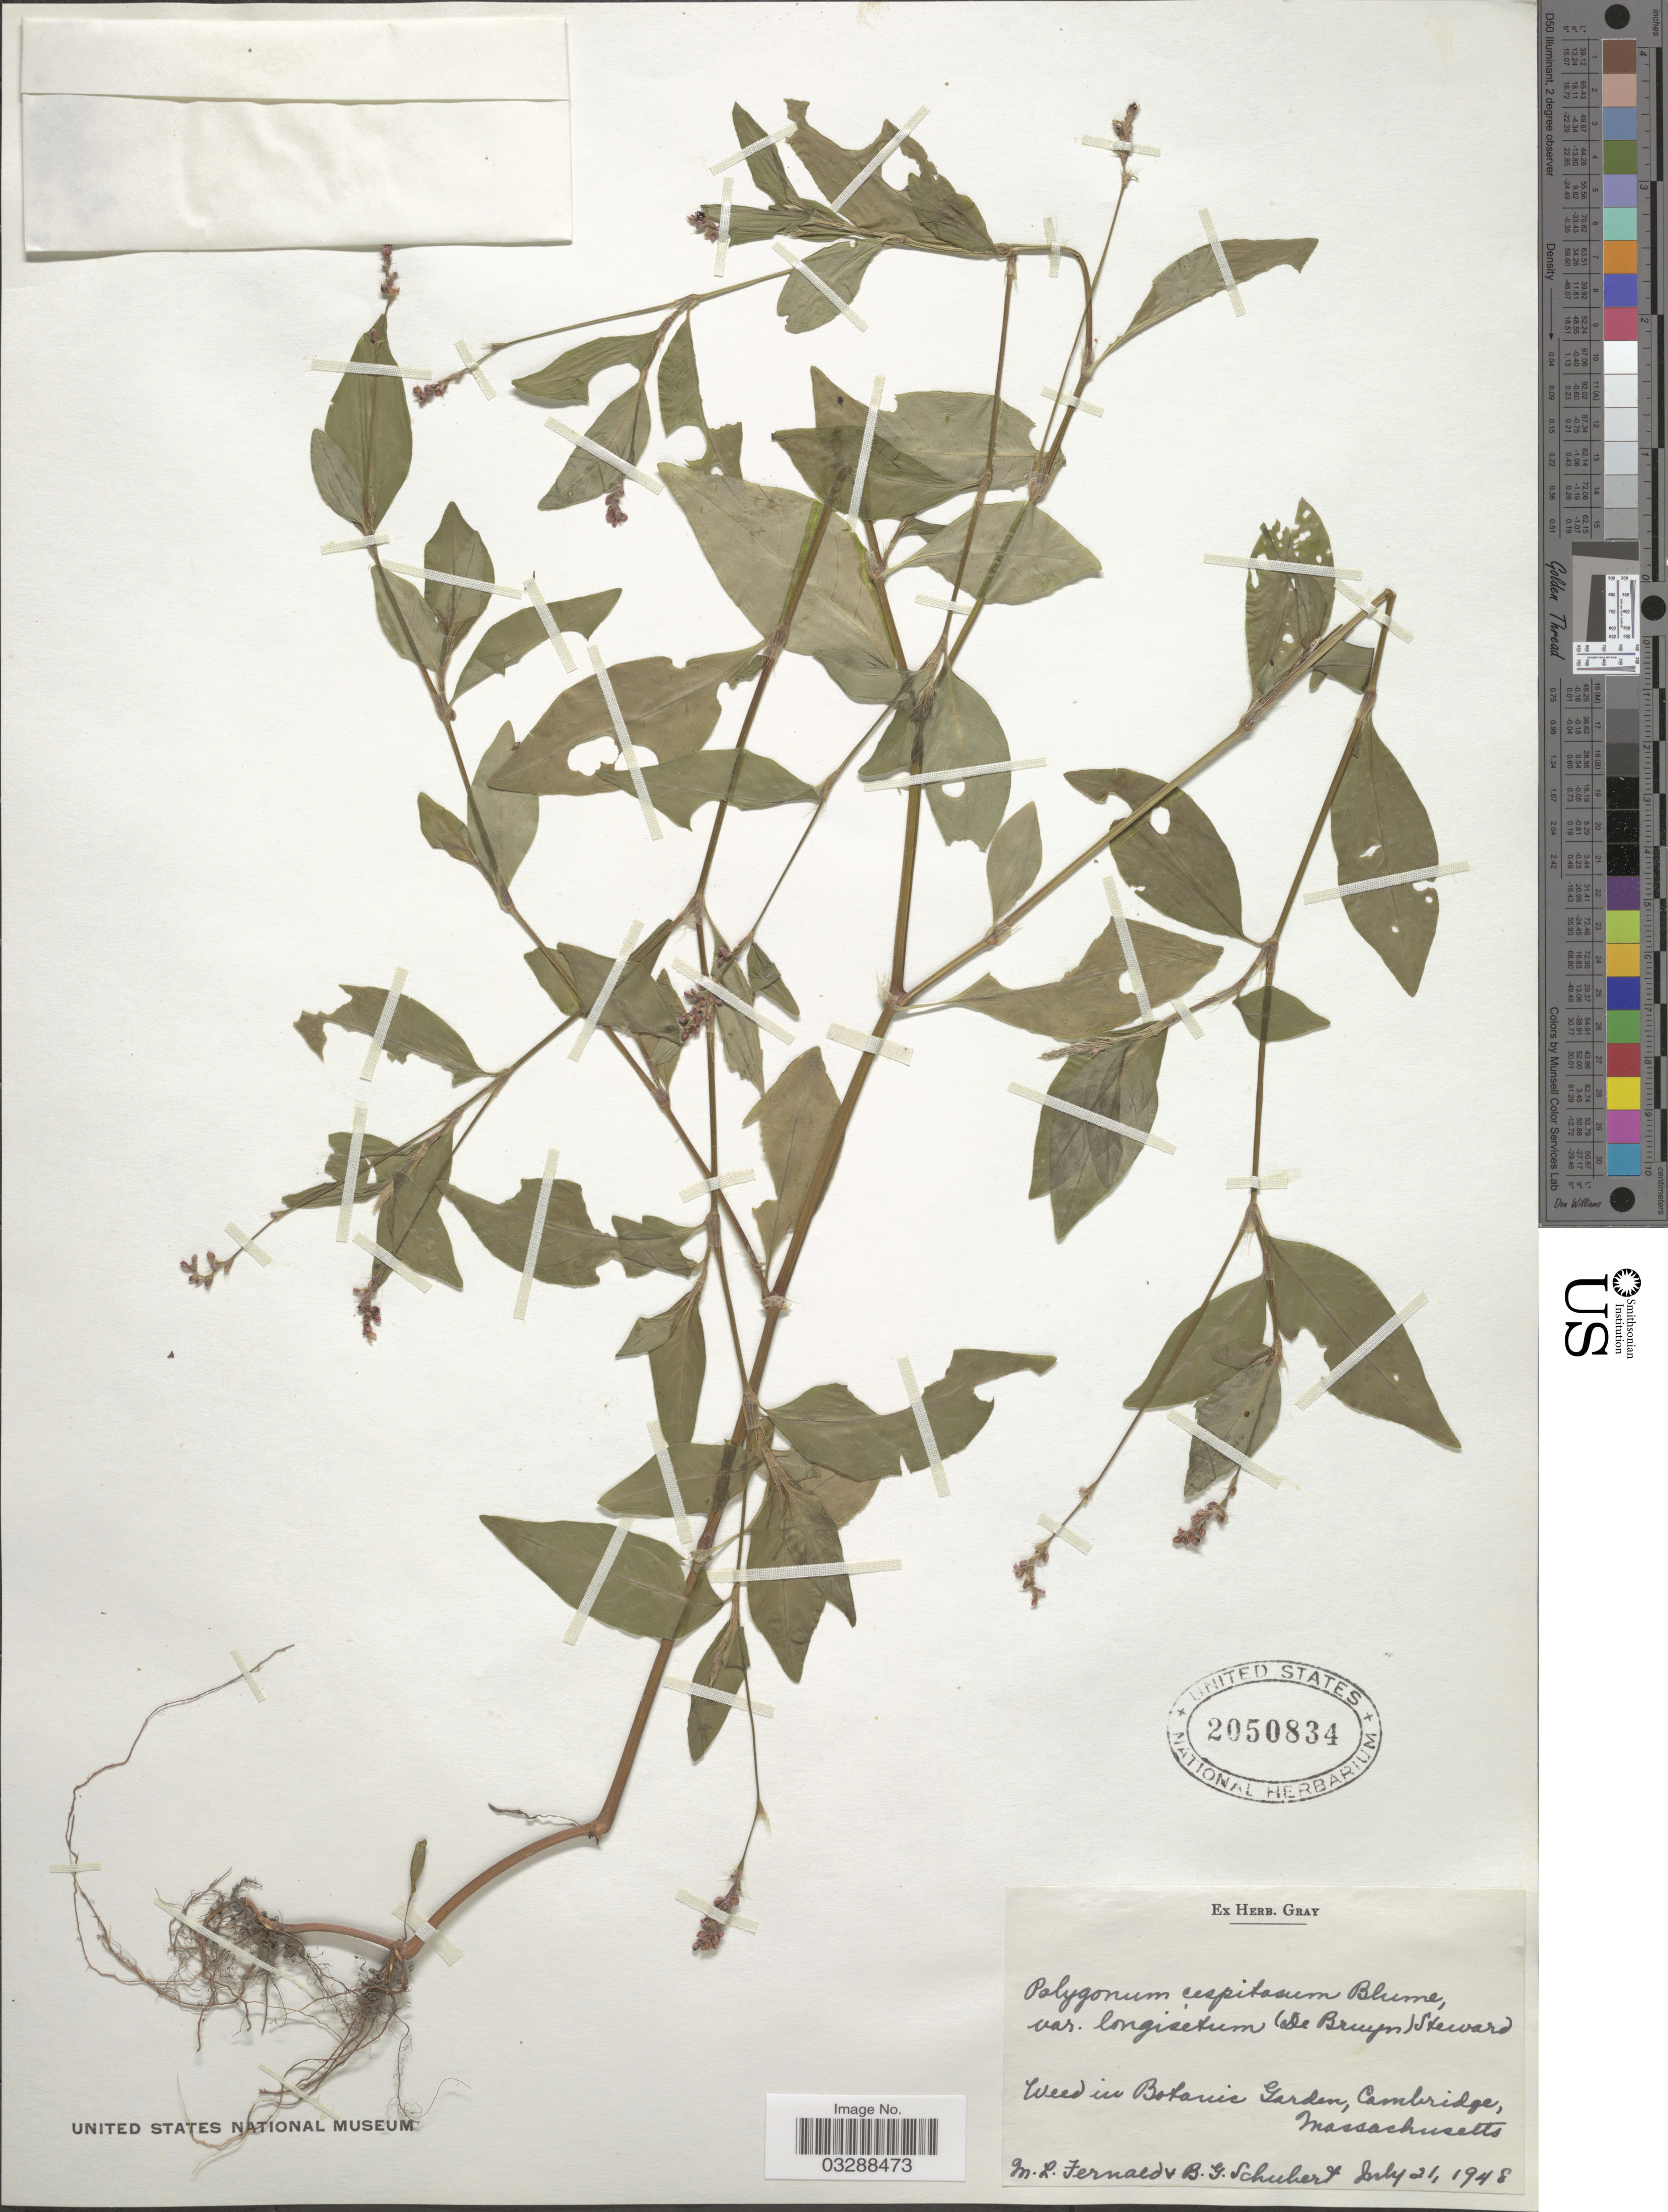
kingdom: Plantae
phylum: Tracheophyta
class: Magnoliopsida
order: Caryophyllales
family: Polygonaceae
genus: Persicaria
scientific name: Persicaria longiseta (Bruijn) Kitag.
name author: (Bruijn &) Kitag.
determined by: Atha, D. E.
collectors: M. L. Fernald & B. Schubert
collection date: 1948-07-21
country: United States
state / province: Massachusetts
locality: Weed in Botanic Garden, Cambridge.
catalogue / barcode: US 2050834